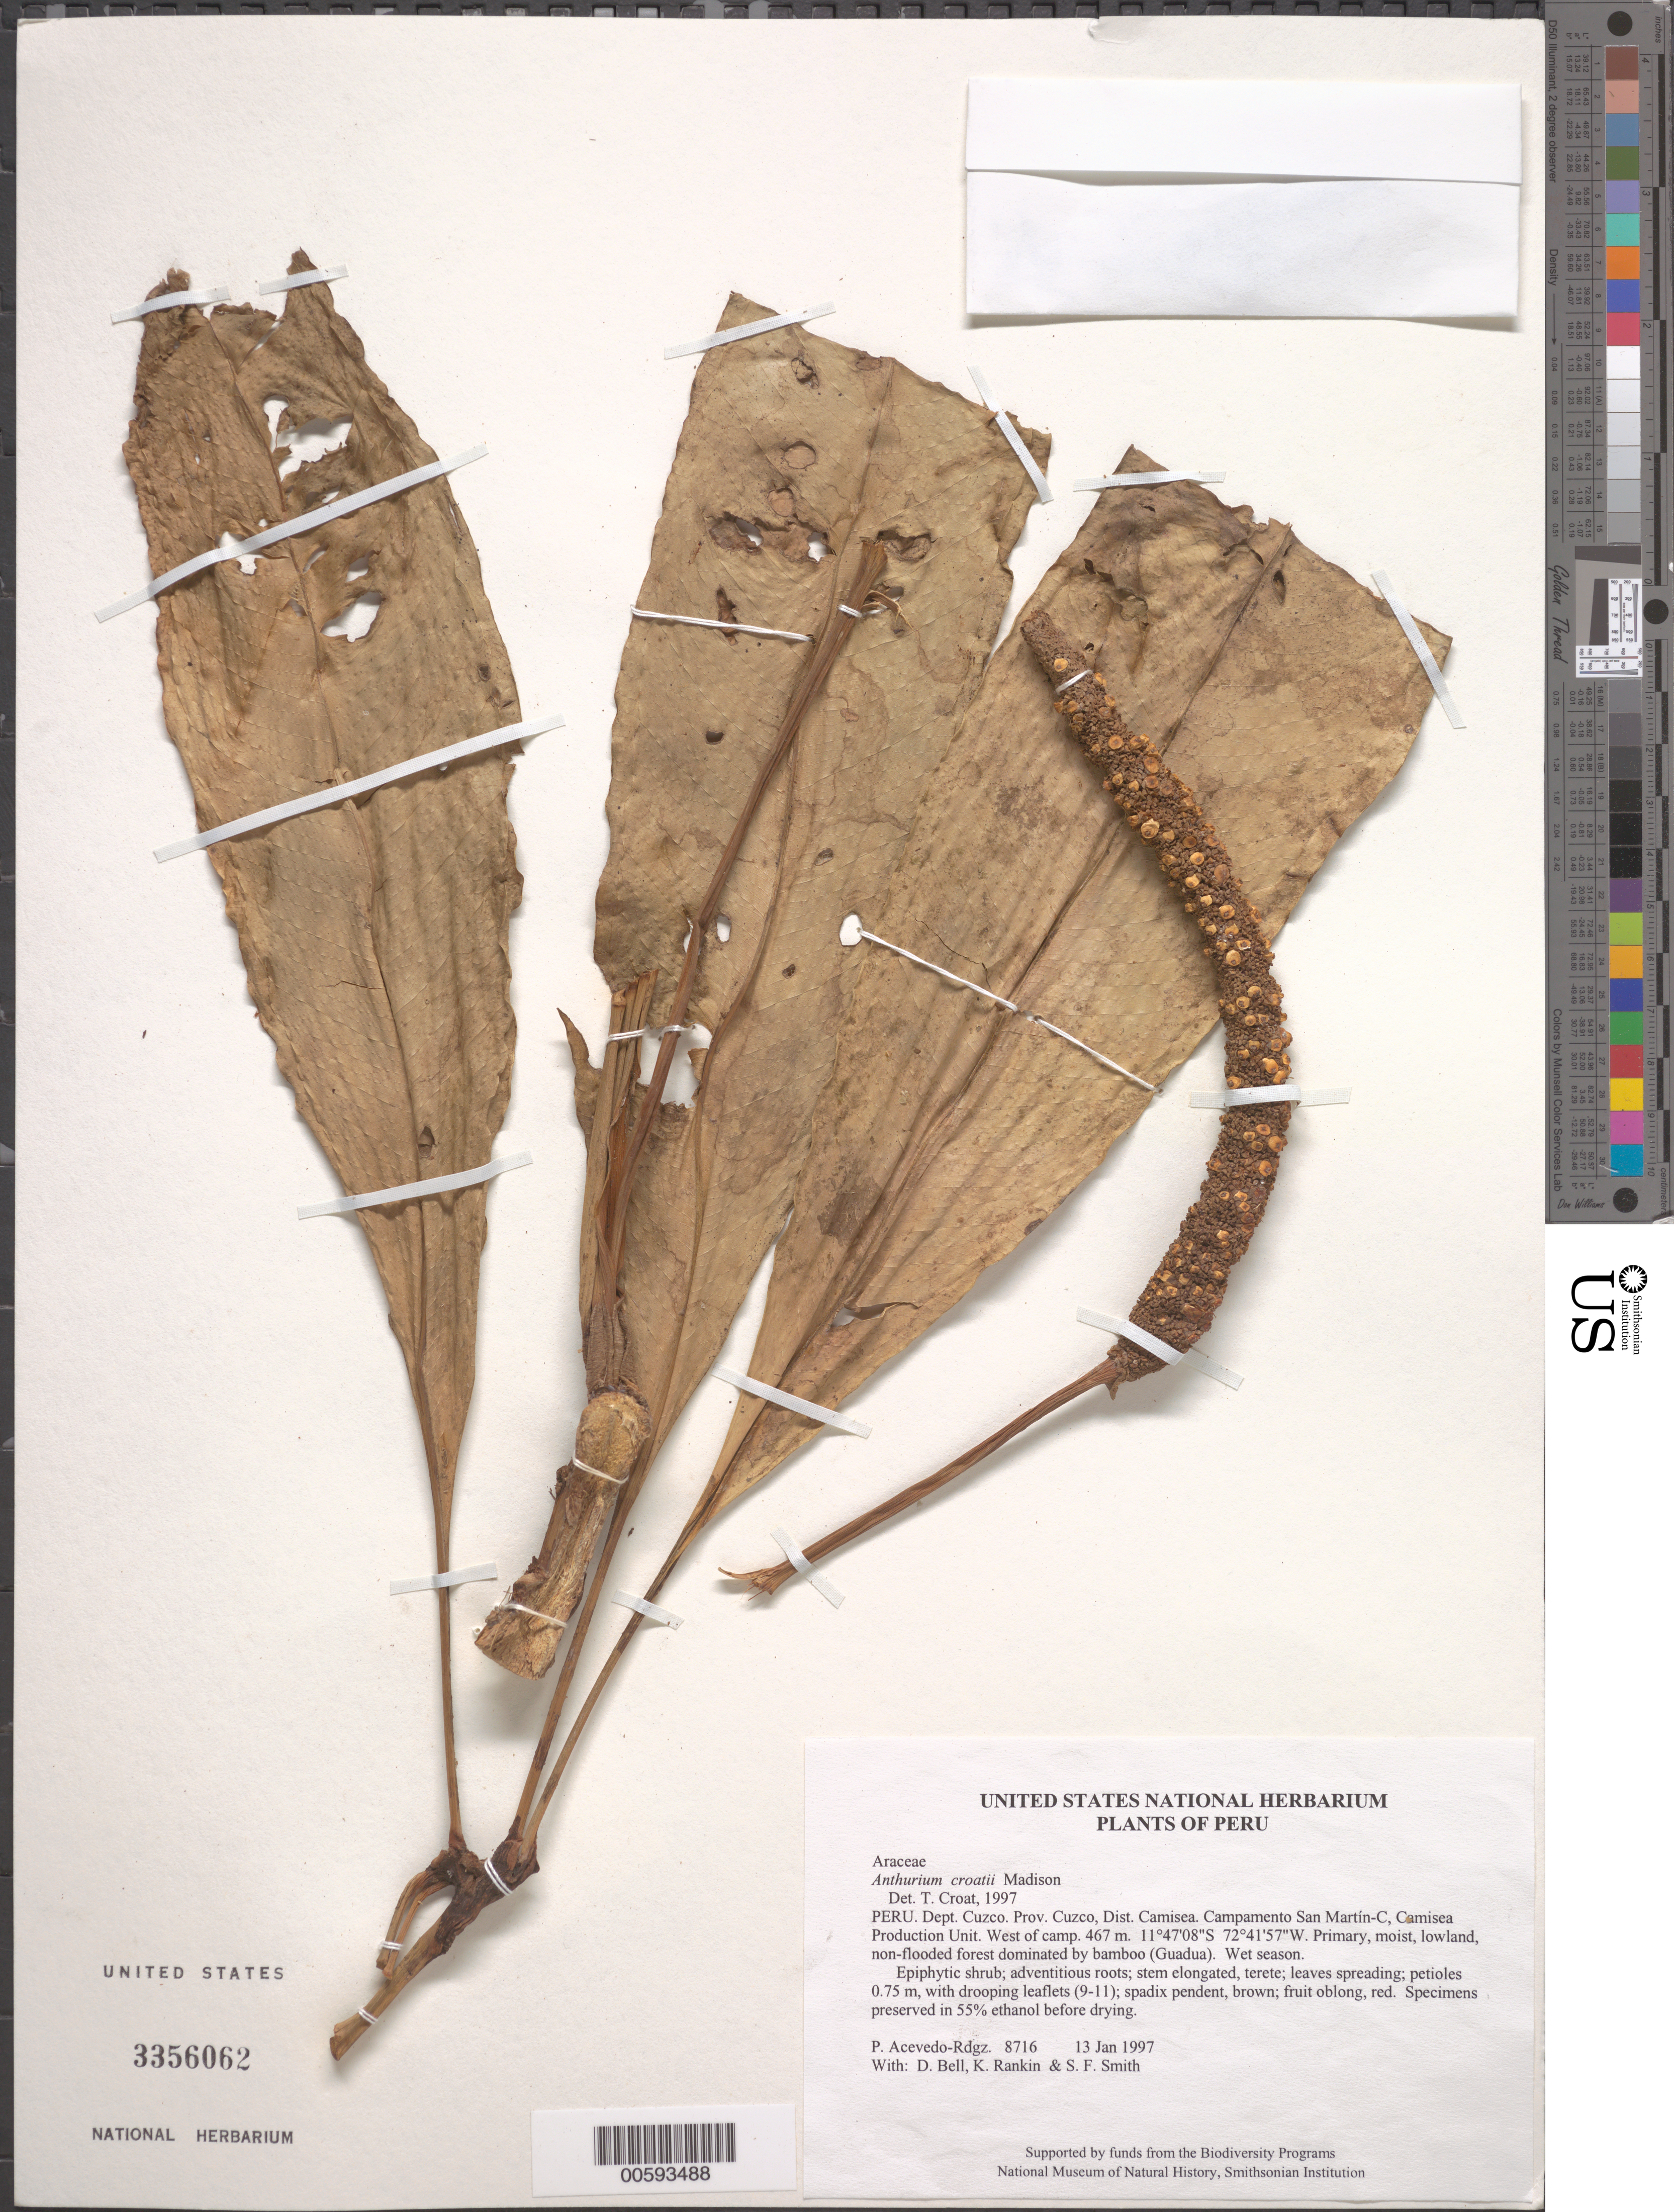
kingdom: Plantae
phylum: Tracheophyta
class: Liliopsida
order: Alismatales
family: Araceae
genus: Anthurium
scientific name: Anthurium croatii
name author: Madison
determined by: Croat, Thomas B., Missouri Botanical Garden (MO)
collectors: P. Acevedo-Rodr., D. A. Bell, K. B. Rankin & S.F. Smith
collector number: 8716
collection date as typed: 13 Jan 1997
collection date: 1997-01-13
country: Peru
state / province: Cusco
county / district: Cusco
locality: Districto Camisea, Campamento San Martín-C, Camisea Production Unit. West of camp.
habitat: Primary, moist, lowland, non-flooded forest dominated by bamboo (Guadua). Wet season.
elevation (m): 467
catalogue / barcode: US 3356062